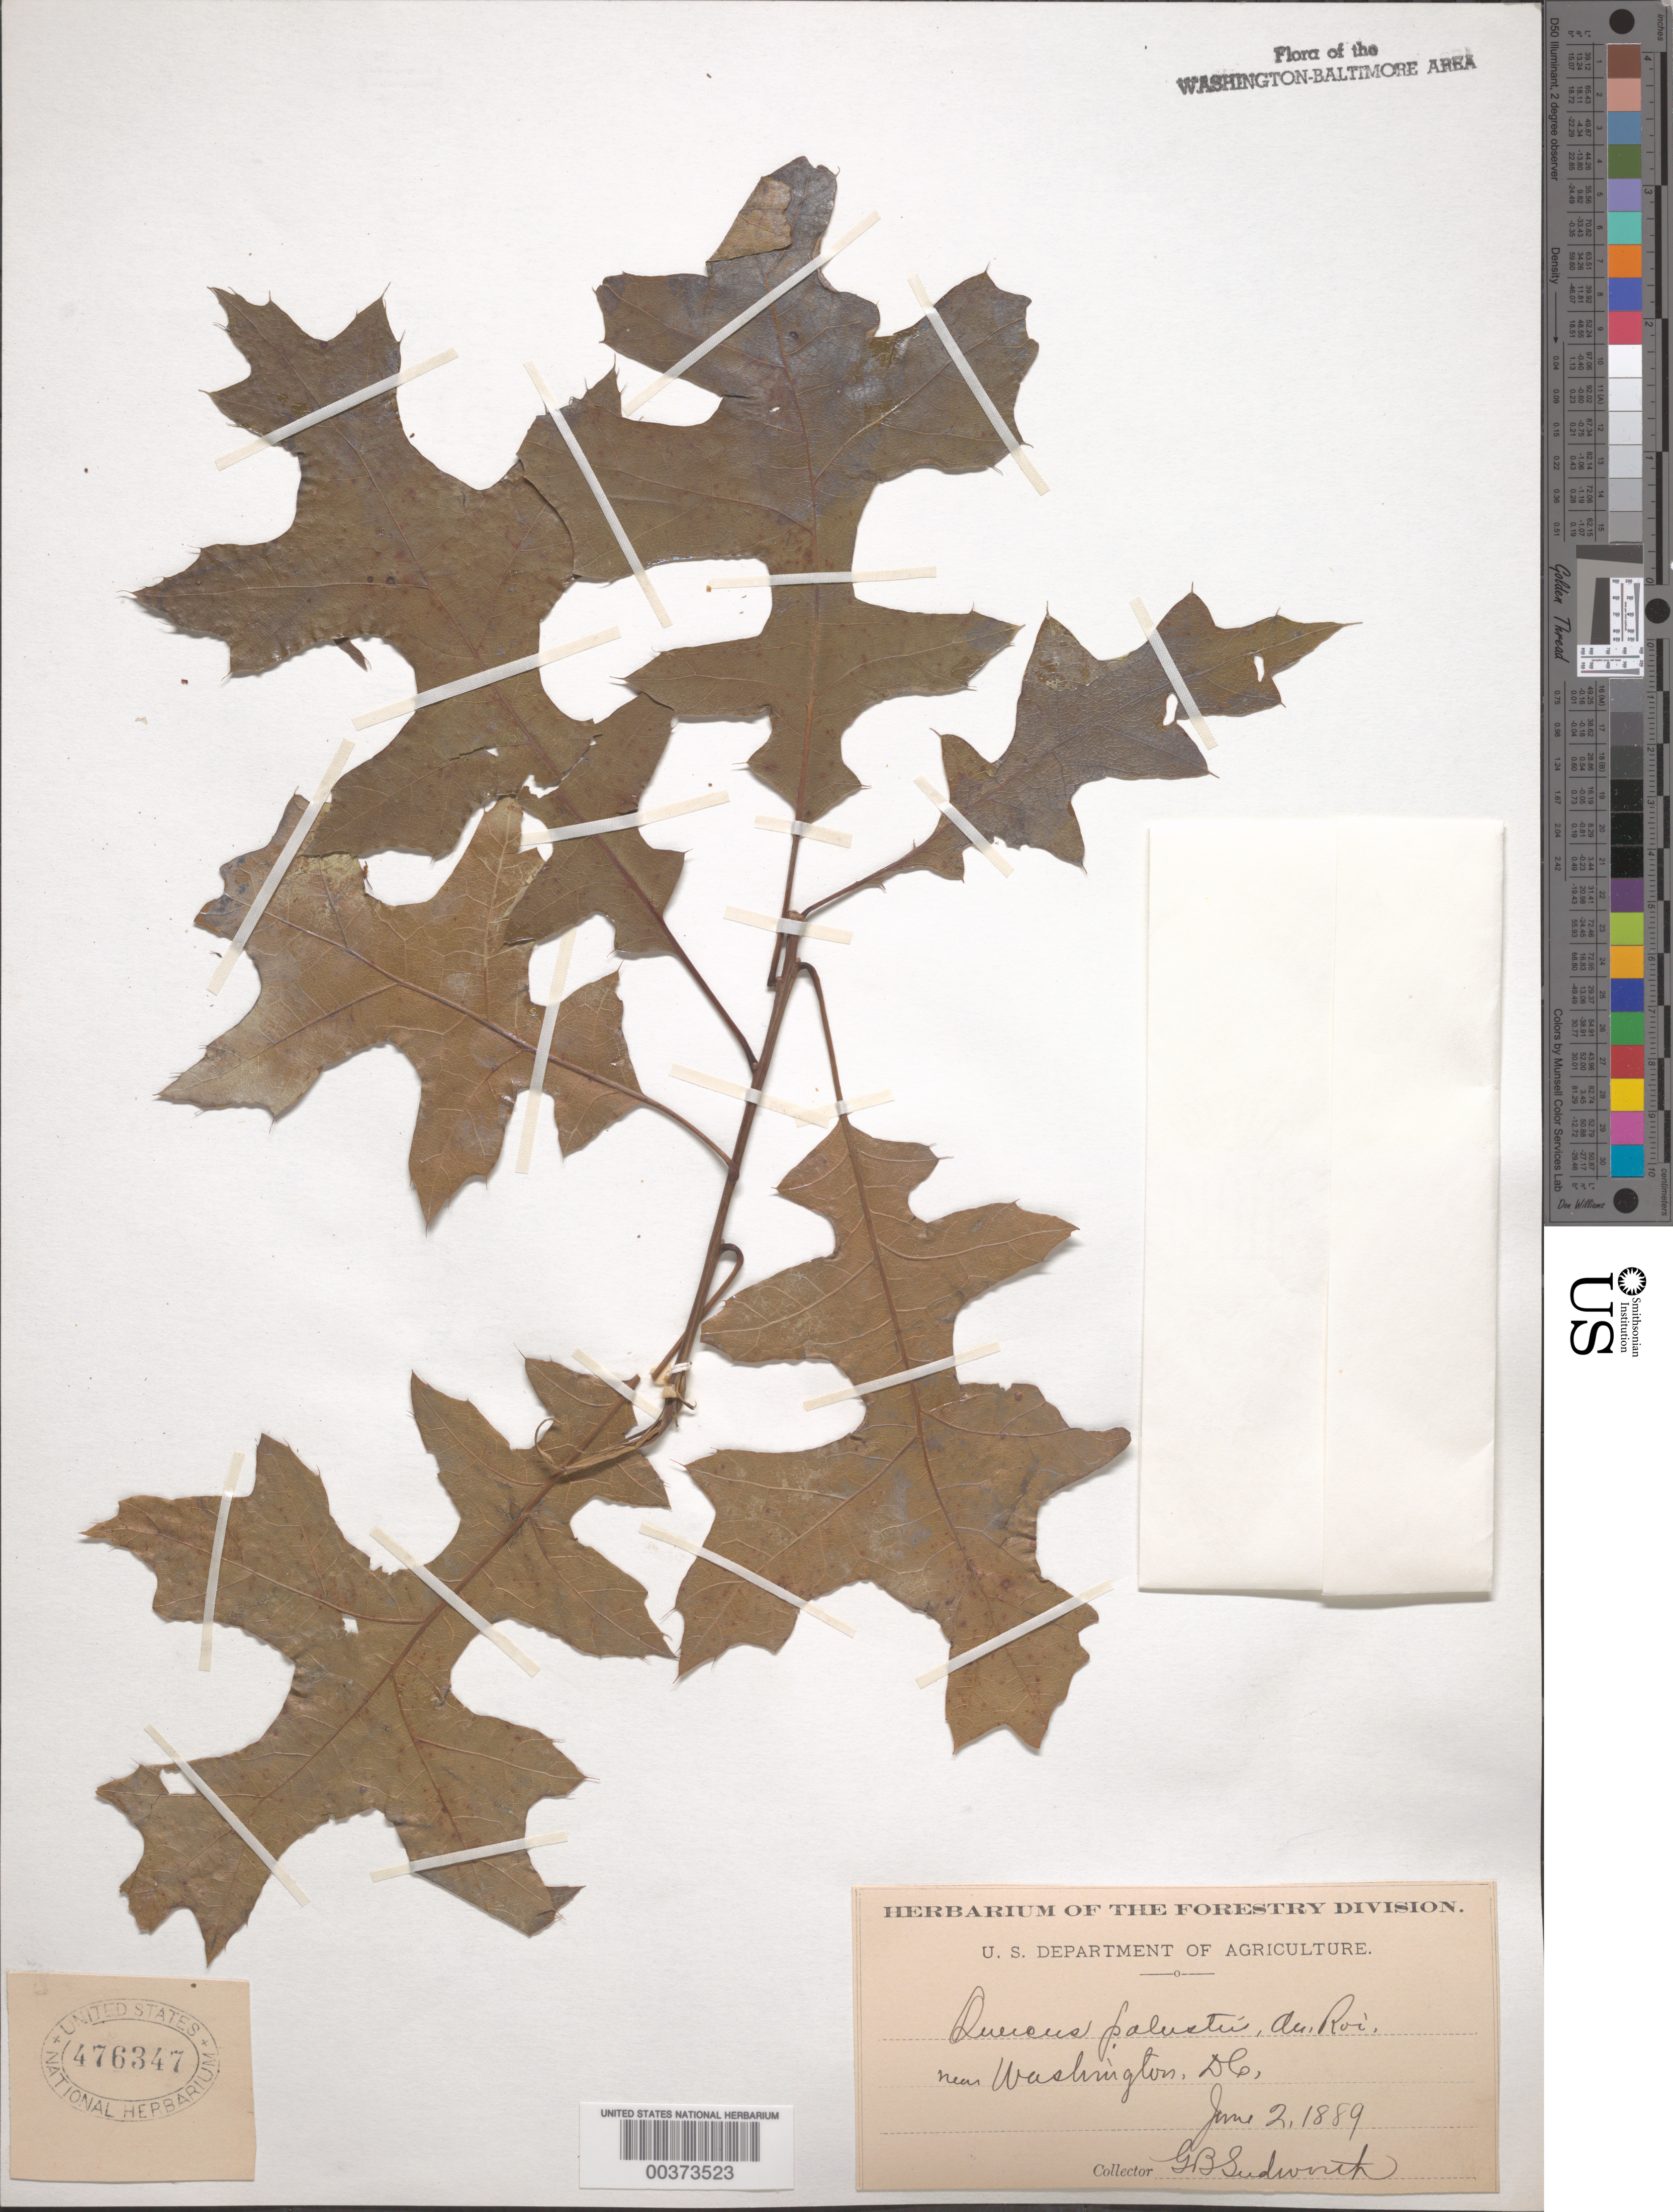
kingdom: Plantae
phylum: Tracheophyta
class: Magnoliopsida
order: Fagales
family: Fagaceae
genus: Quercus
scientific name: Quercus palustris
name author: Münchh.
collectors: G. B. Sudworth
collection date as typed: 02 Jun 1889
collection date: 1889-06-02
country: United States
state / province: District of Columbia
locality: Washington DC area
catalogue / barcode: US 476347